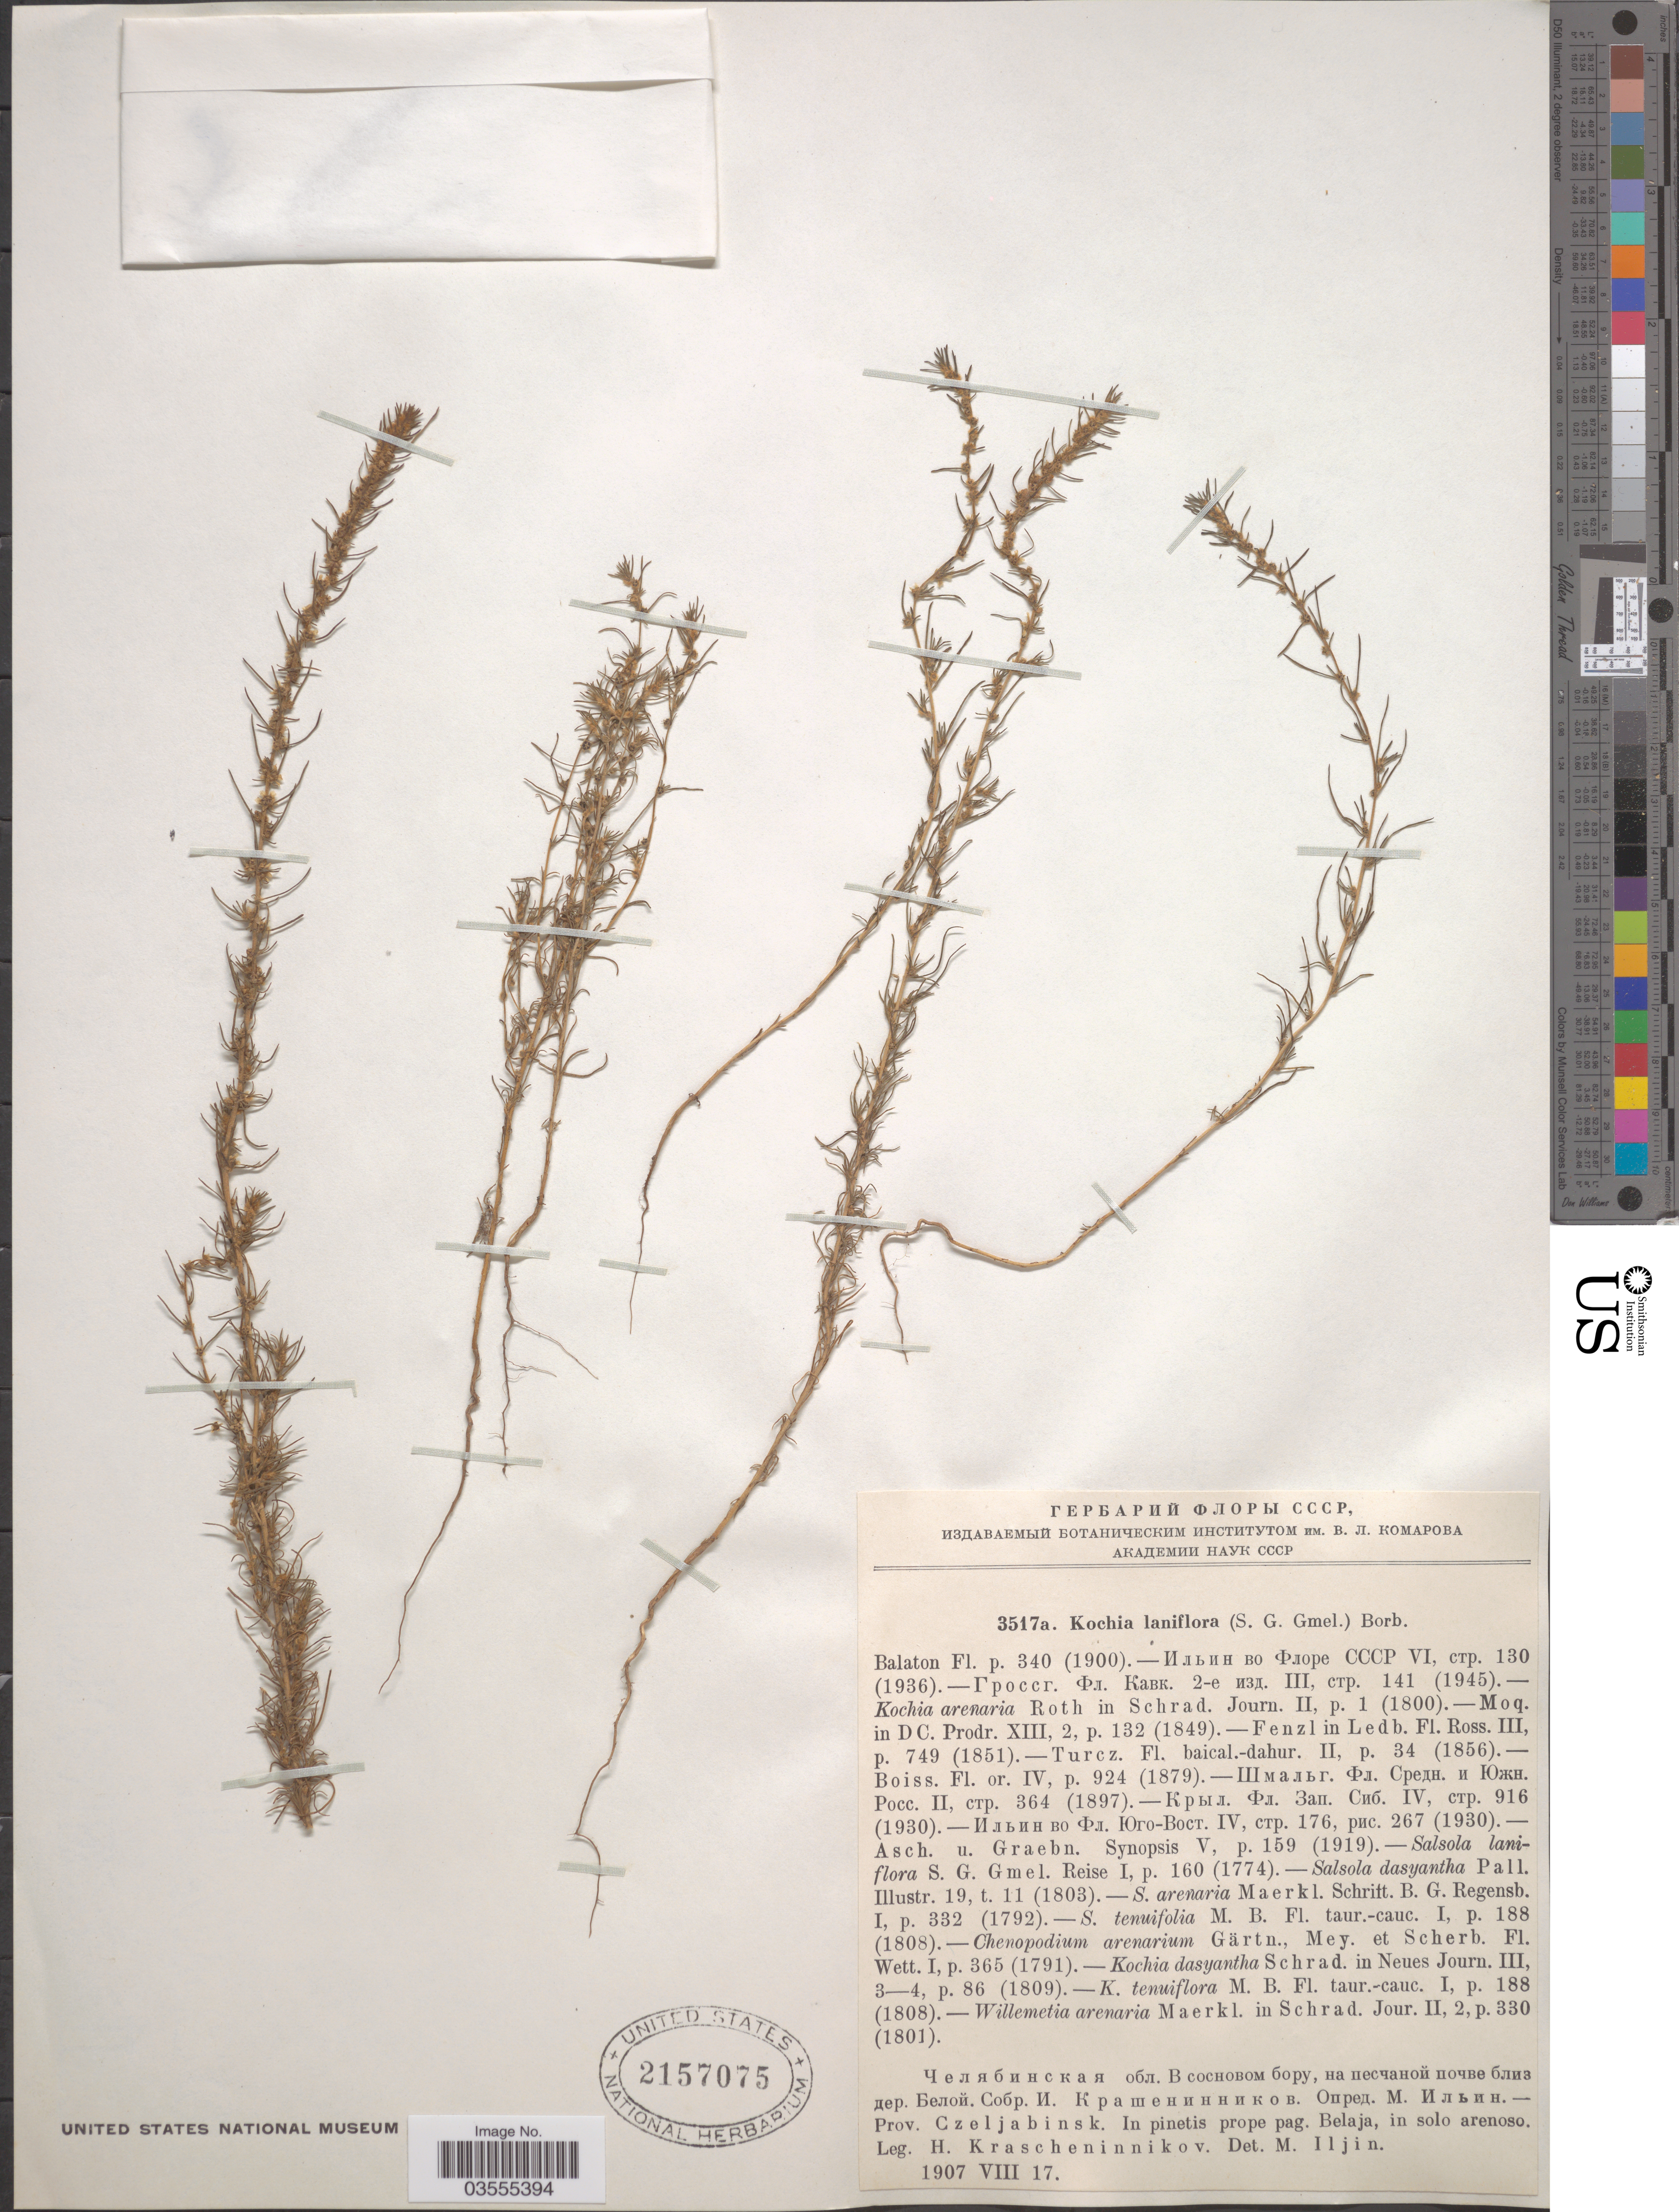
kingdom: Plantae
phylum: Tracheophyta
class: Magnoliopsida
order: Caryophyllales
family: Amaranthaceae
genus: Bassia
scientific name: Bassia laniflora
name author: (S.G. Gmel.) A.J. Scott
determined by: Strong, Mark T., (BOT), Smithsonian Institution - National Museum of Natural History (UNITED STATES)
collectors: H. Krascheninnikov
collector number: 3517a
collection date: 1907-08-17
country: Russian Federation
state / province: Chelyabinsk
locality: Prov. Czeljabinsk. In pinetis prope pag. Belaja.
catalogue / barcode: US 2157075